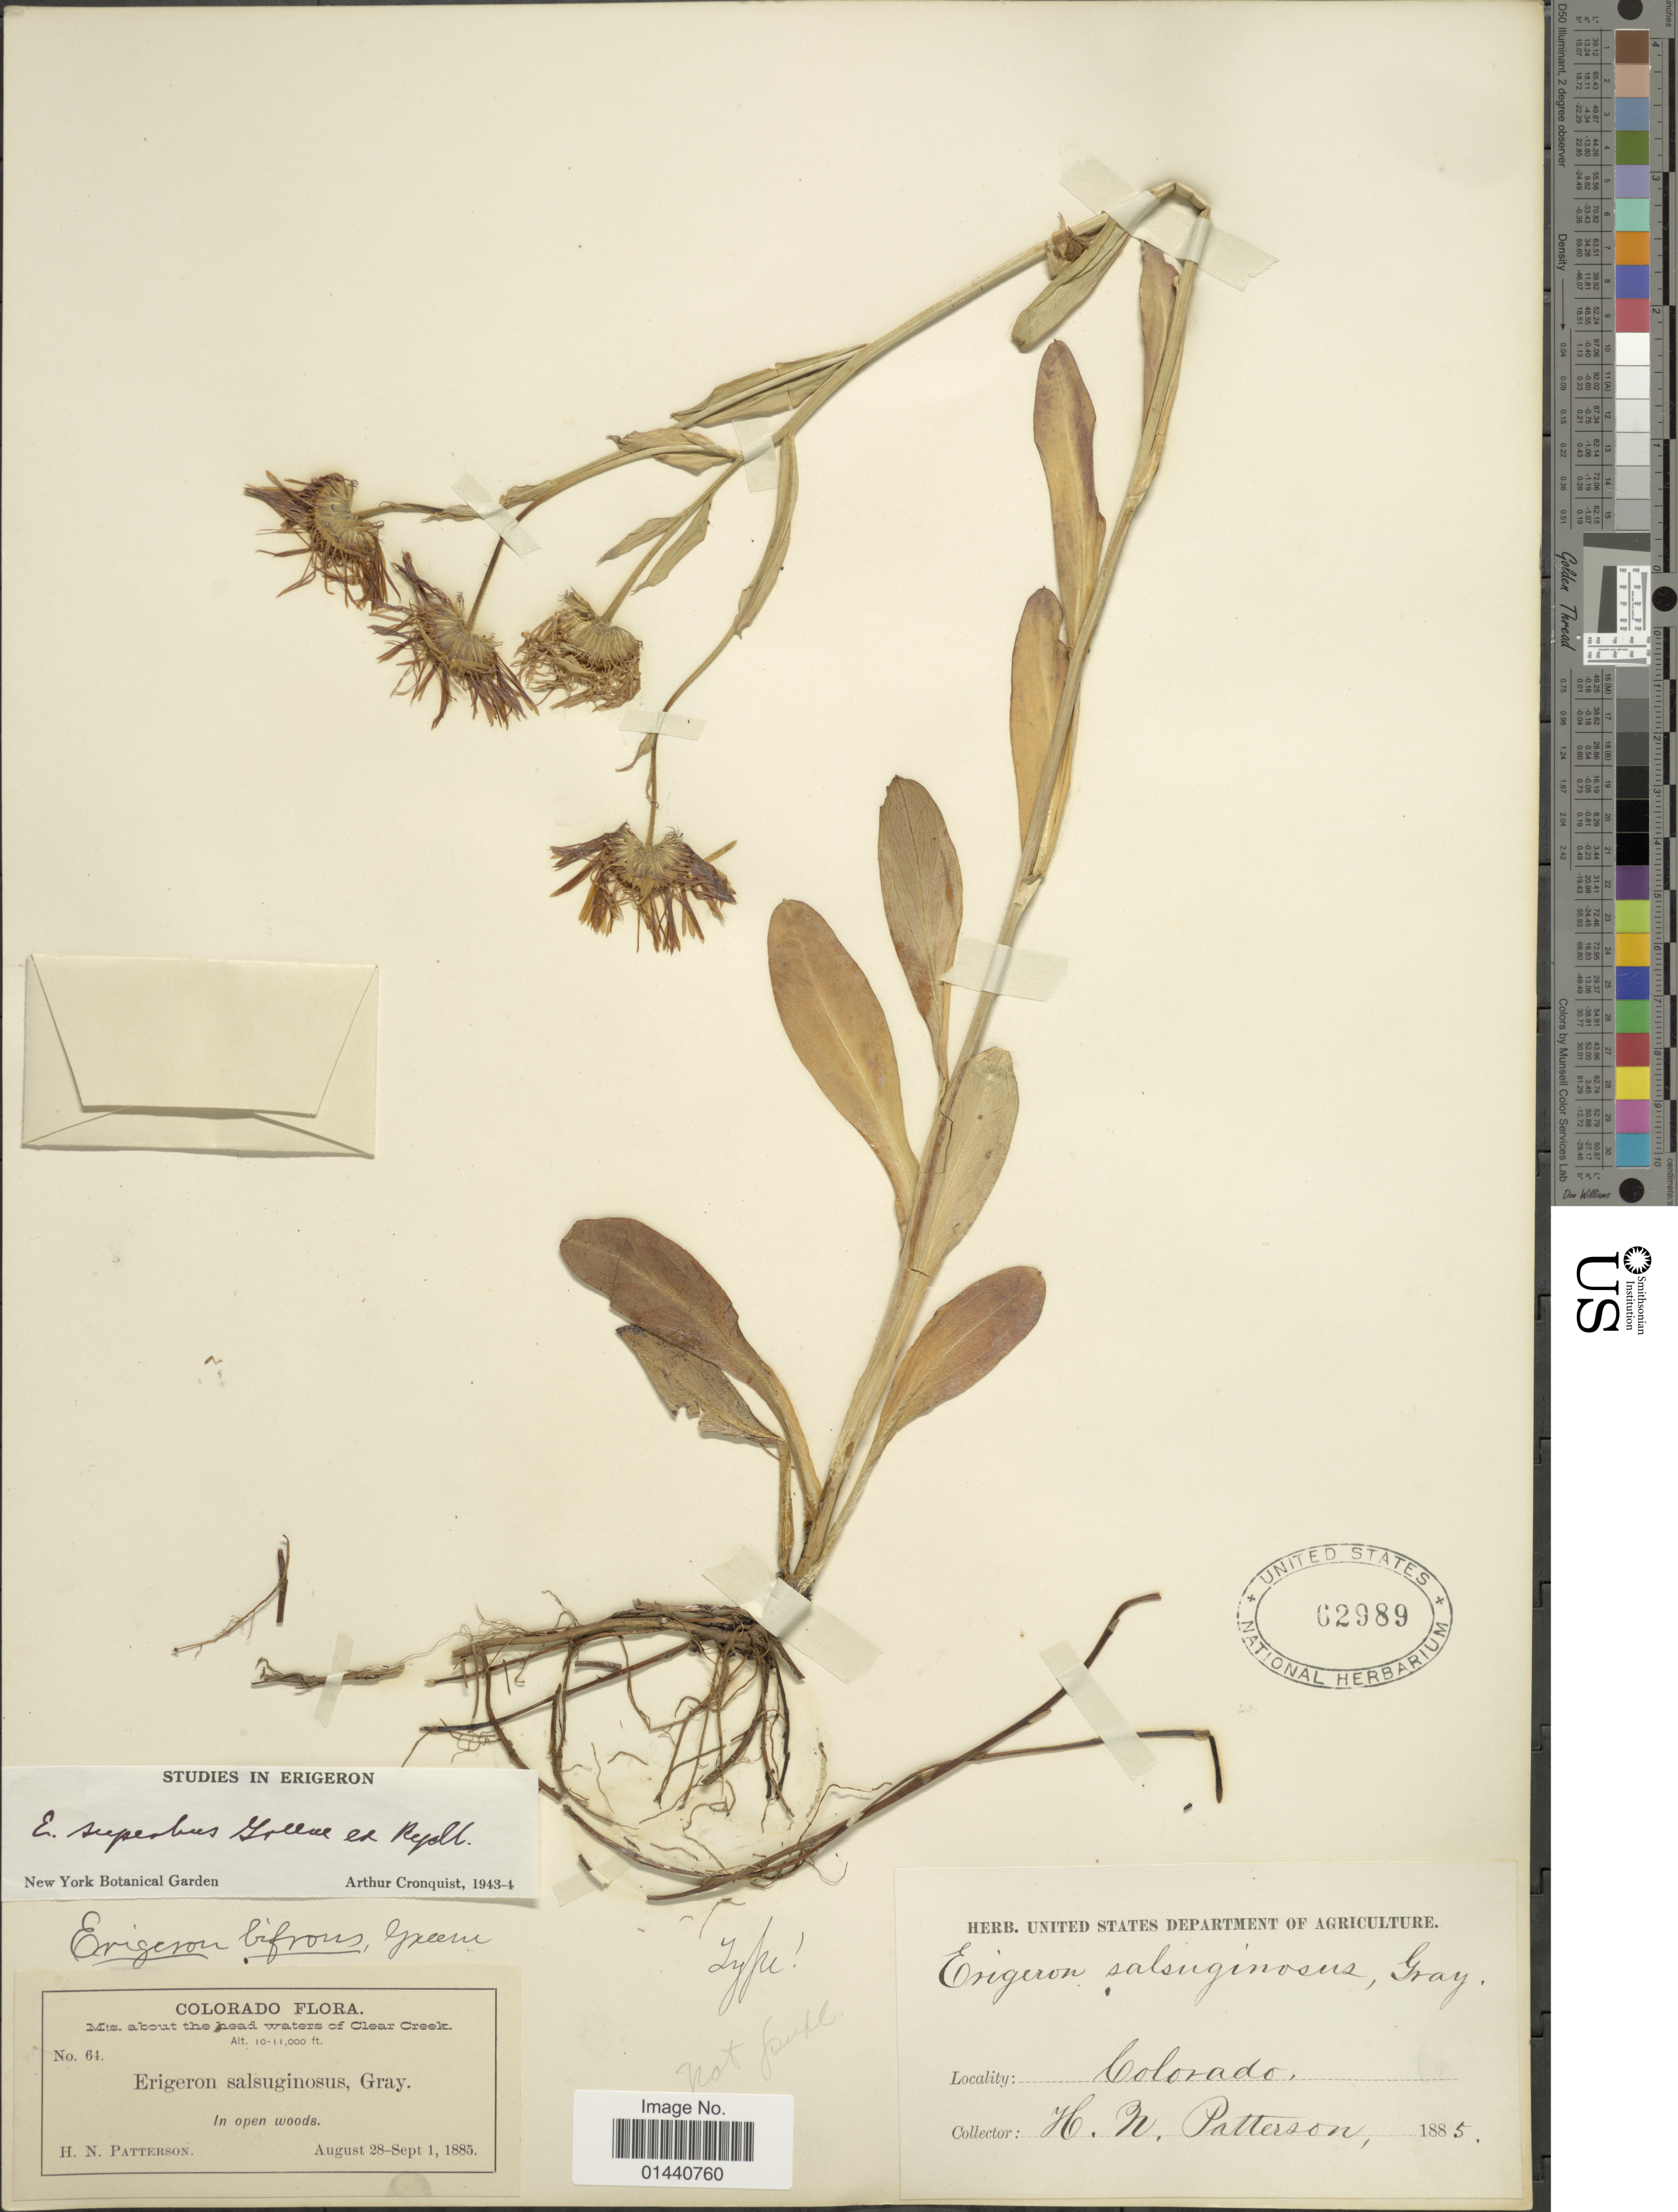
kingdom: Plantae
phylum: Tracheophyta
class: Magnoliopsida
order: Asterales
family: Asteraceae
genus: Erigeron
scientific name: Erigeron superbus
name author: Greene ex Rydb.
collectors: H. N. Patterson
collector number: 64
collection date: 1885-08-28/1885-09-01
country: United States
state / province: Colorado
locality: Mts. about the head waters of Clear Creek. In open woods.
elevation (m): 3048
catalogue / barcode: US 62989